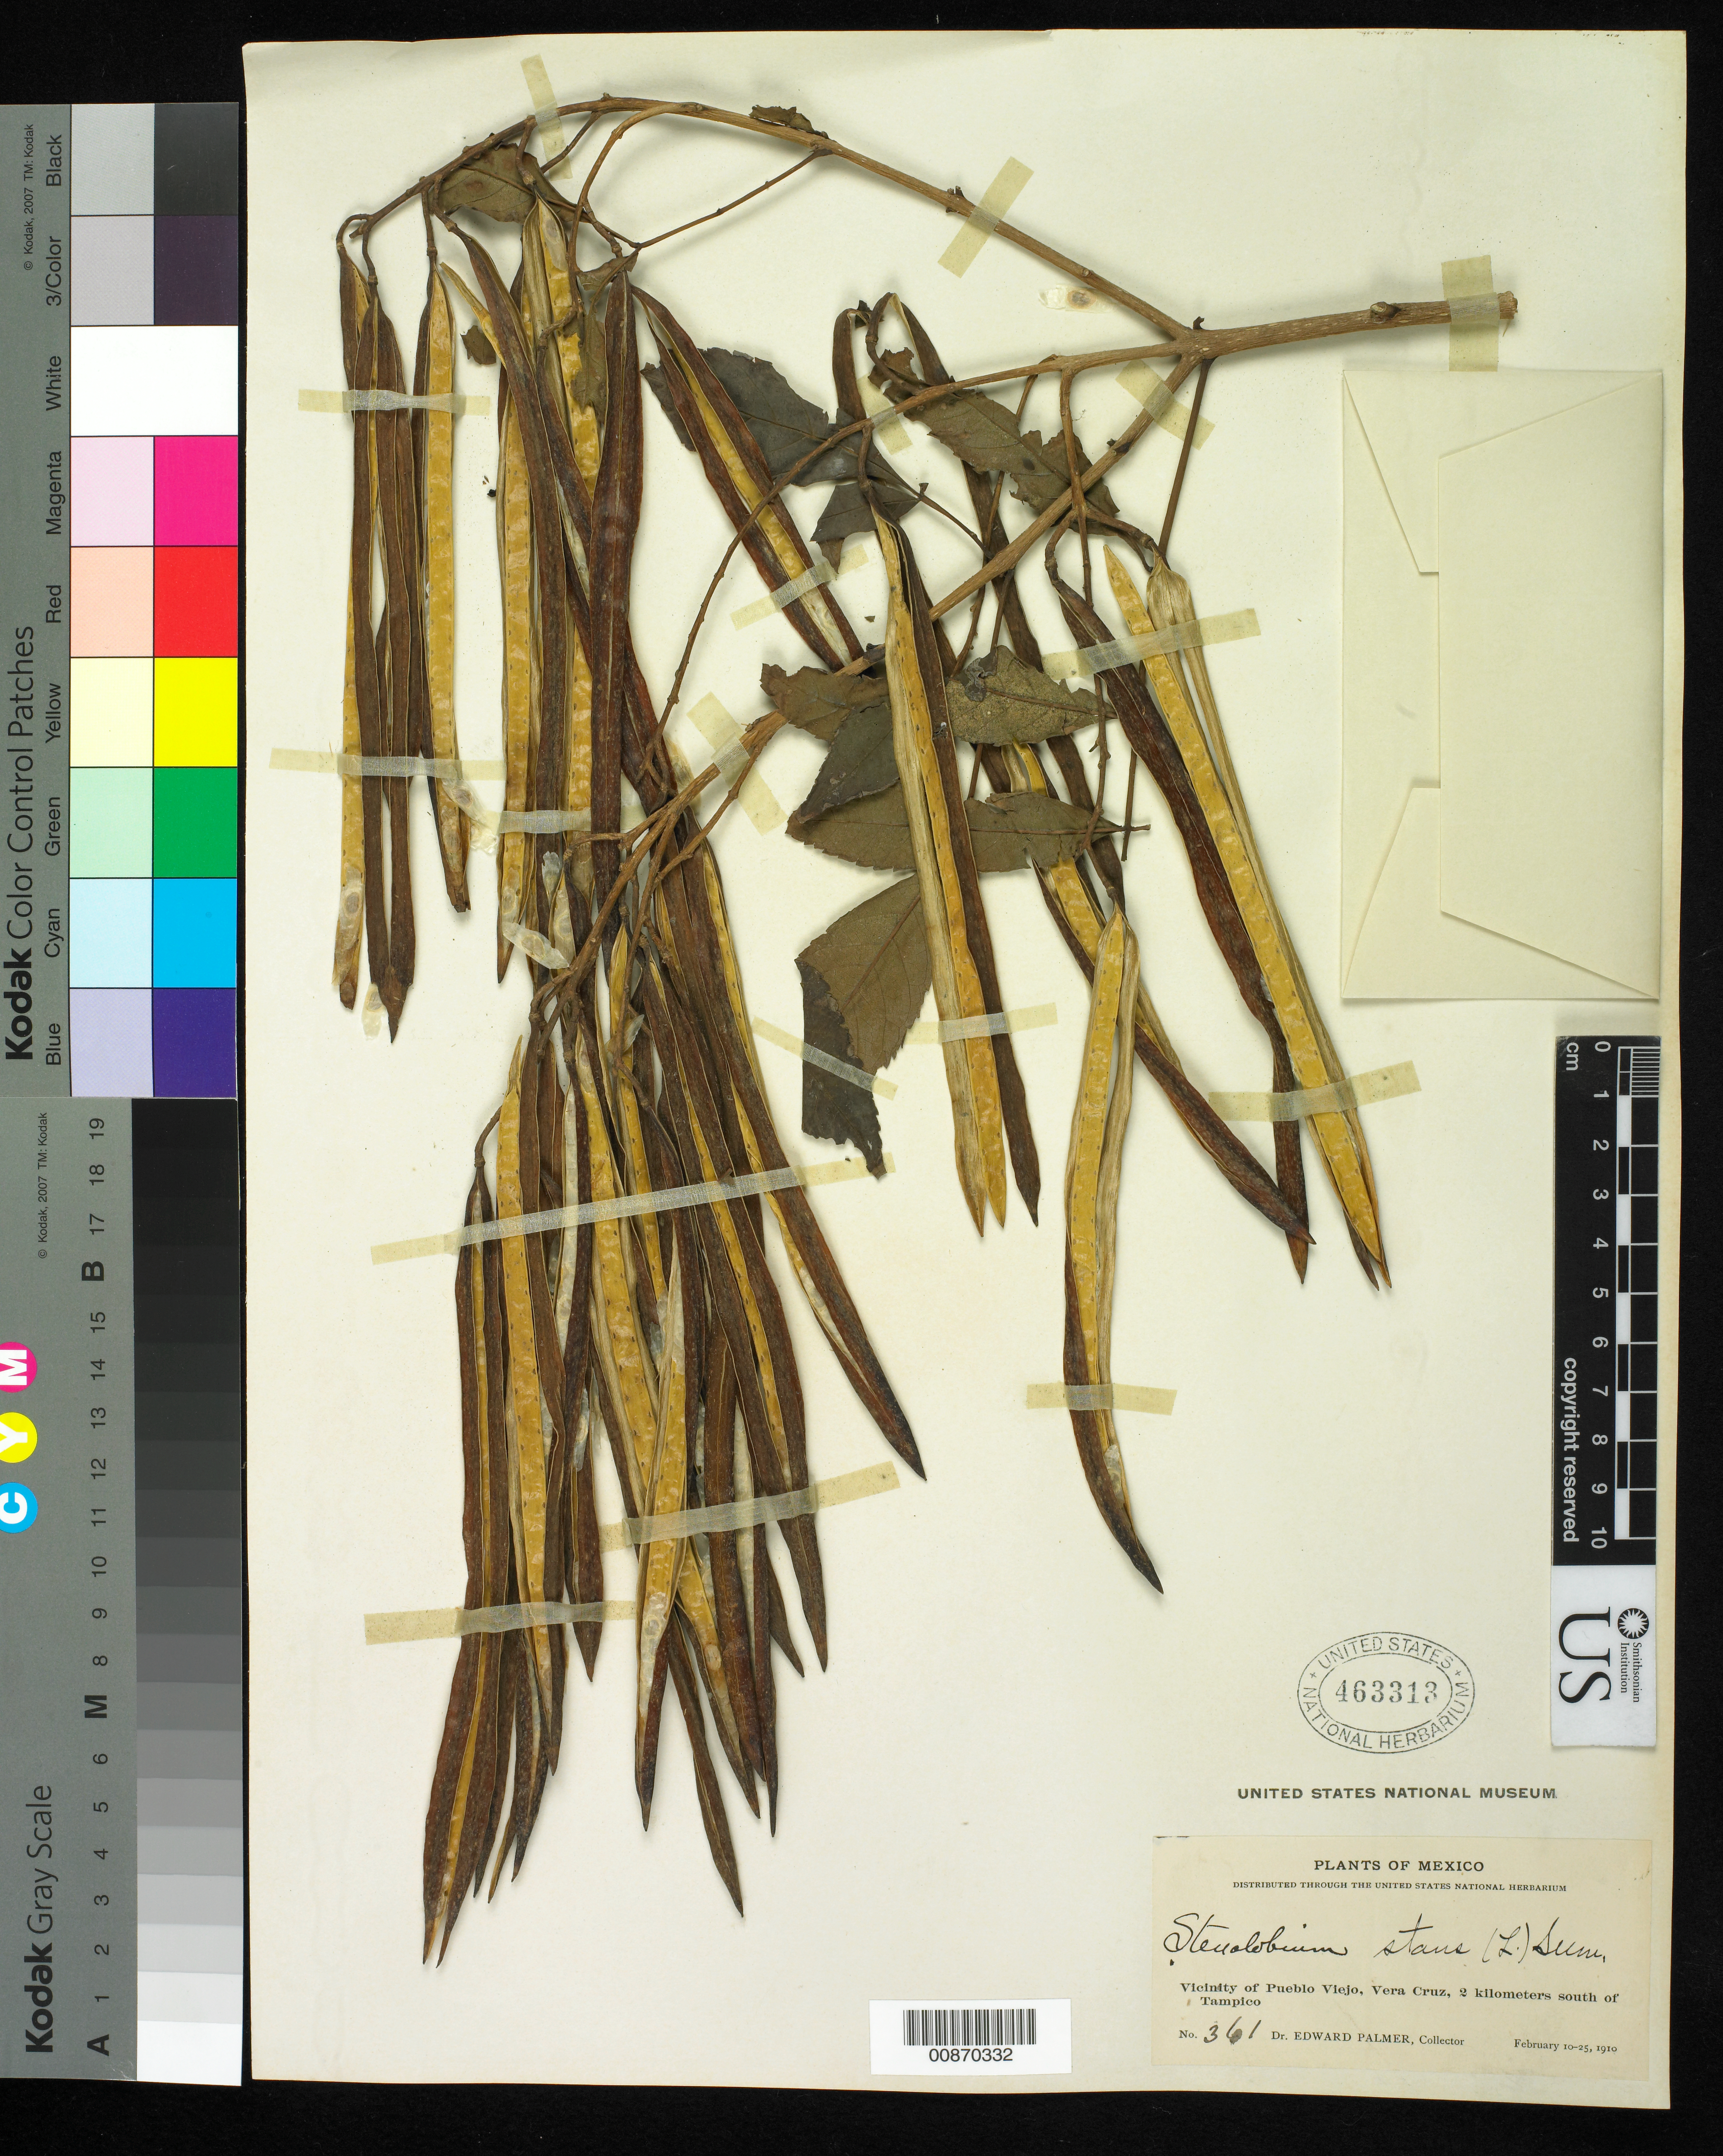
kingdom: Plantae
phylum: Tracheophyta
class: Magnoliopsida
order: Lamiales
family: Bignoniaceae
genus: Tecoma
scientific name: Tecoma stans var. stans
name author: (L.) Juss. ex Kunth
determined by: Strong, M. T., (US), Smithsonian Institution - National Museum of Natural History (UNITED STATES)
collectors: E. Palmer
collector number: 361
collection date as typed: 10 Feb 1910 to 25 Feb 1910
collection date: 1910-02-10/1910-02-25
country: Mexico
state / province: Veracruz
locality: Vicinity of Pueblo Viejo, Veracruz, 2 kilometers south of Tampico.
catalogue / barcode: US 463313